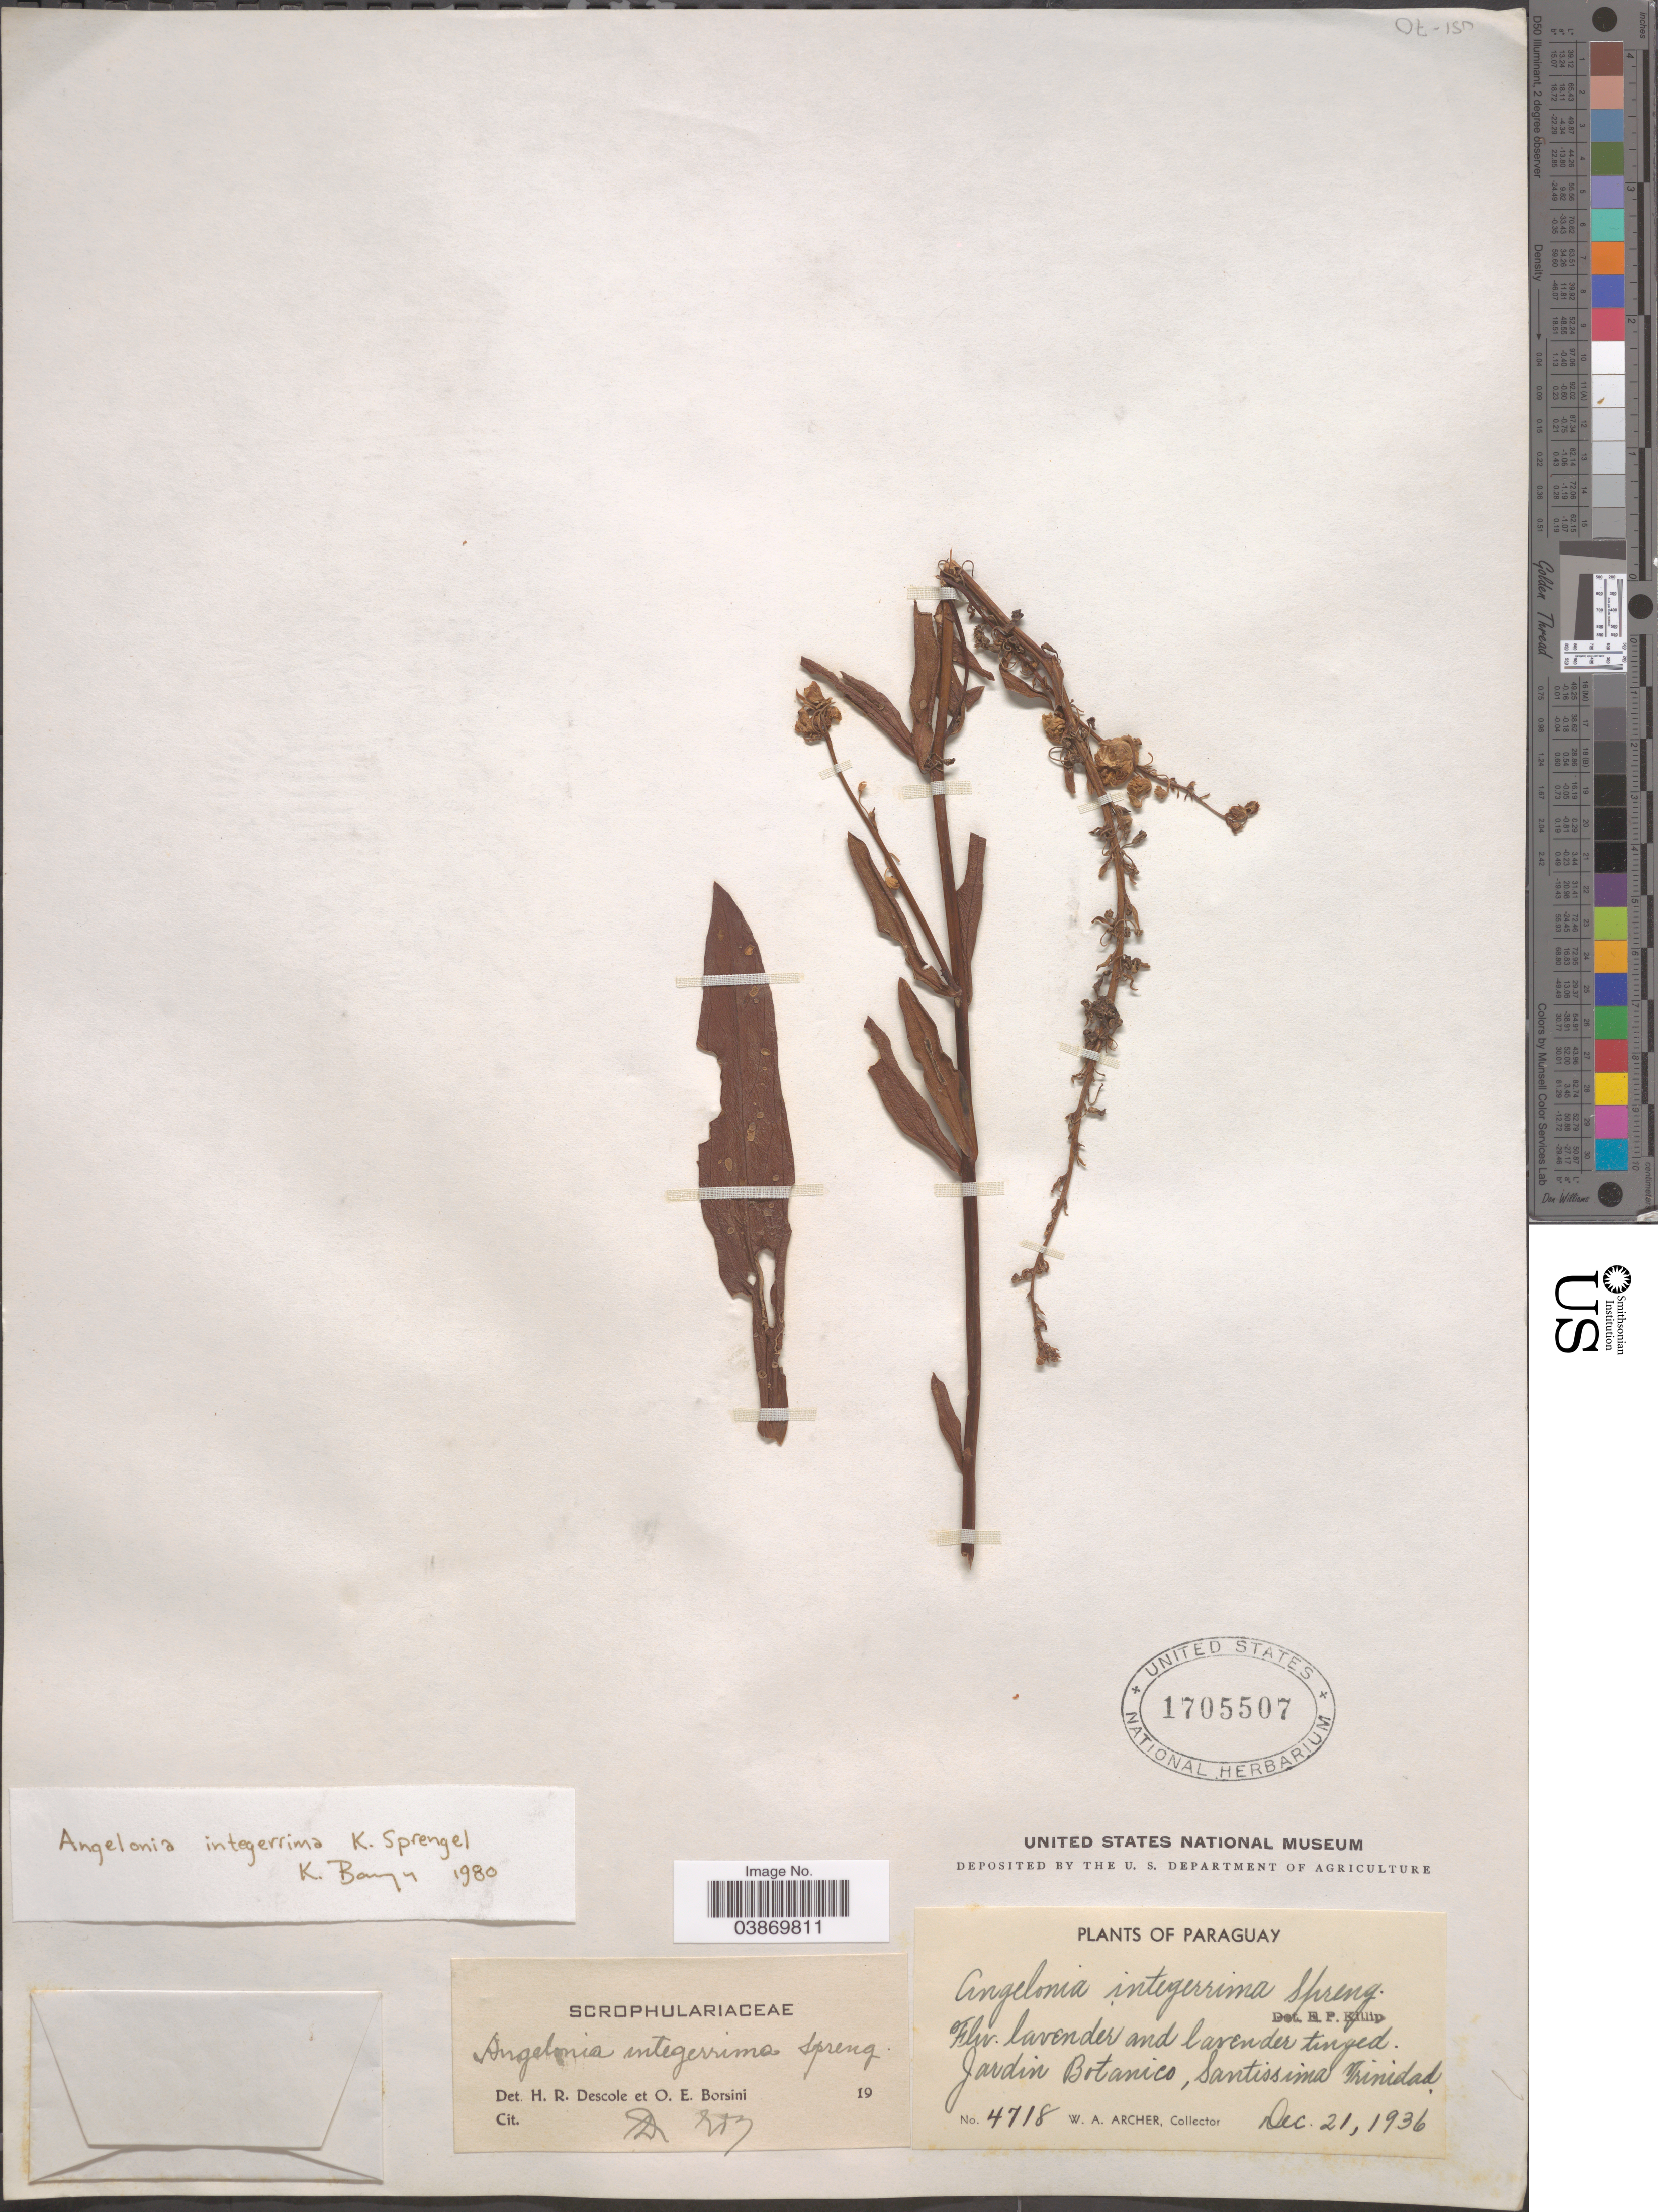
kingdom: Plantae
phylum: Tracheophyta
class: Magnoliopsida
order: Lamiales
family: Plantaginaceae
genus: Angelonia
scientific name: Angelonia integerrima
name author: Spreng.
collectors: W. Archer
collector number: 4718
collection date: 1936-12-21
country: Paraguay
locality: Jardin Botanico, Santissima Trinidad.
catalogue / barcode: US 1705507